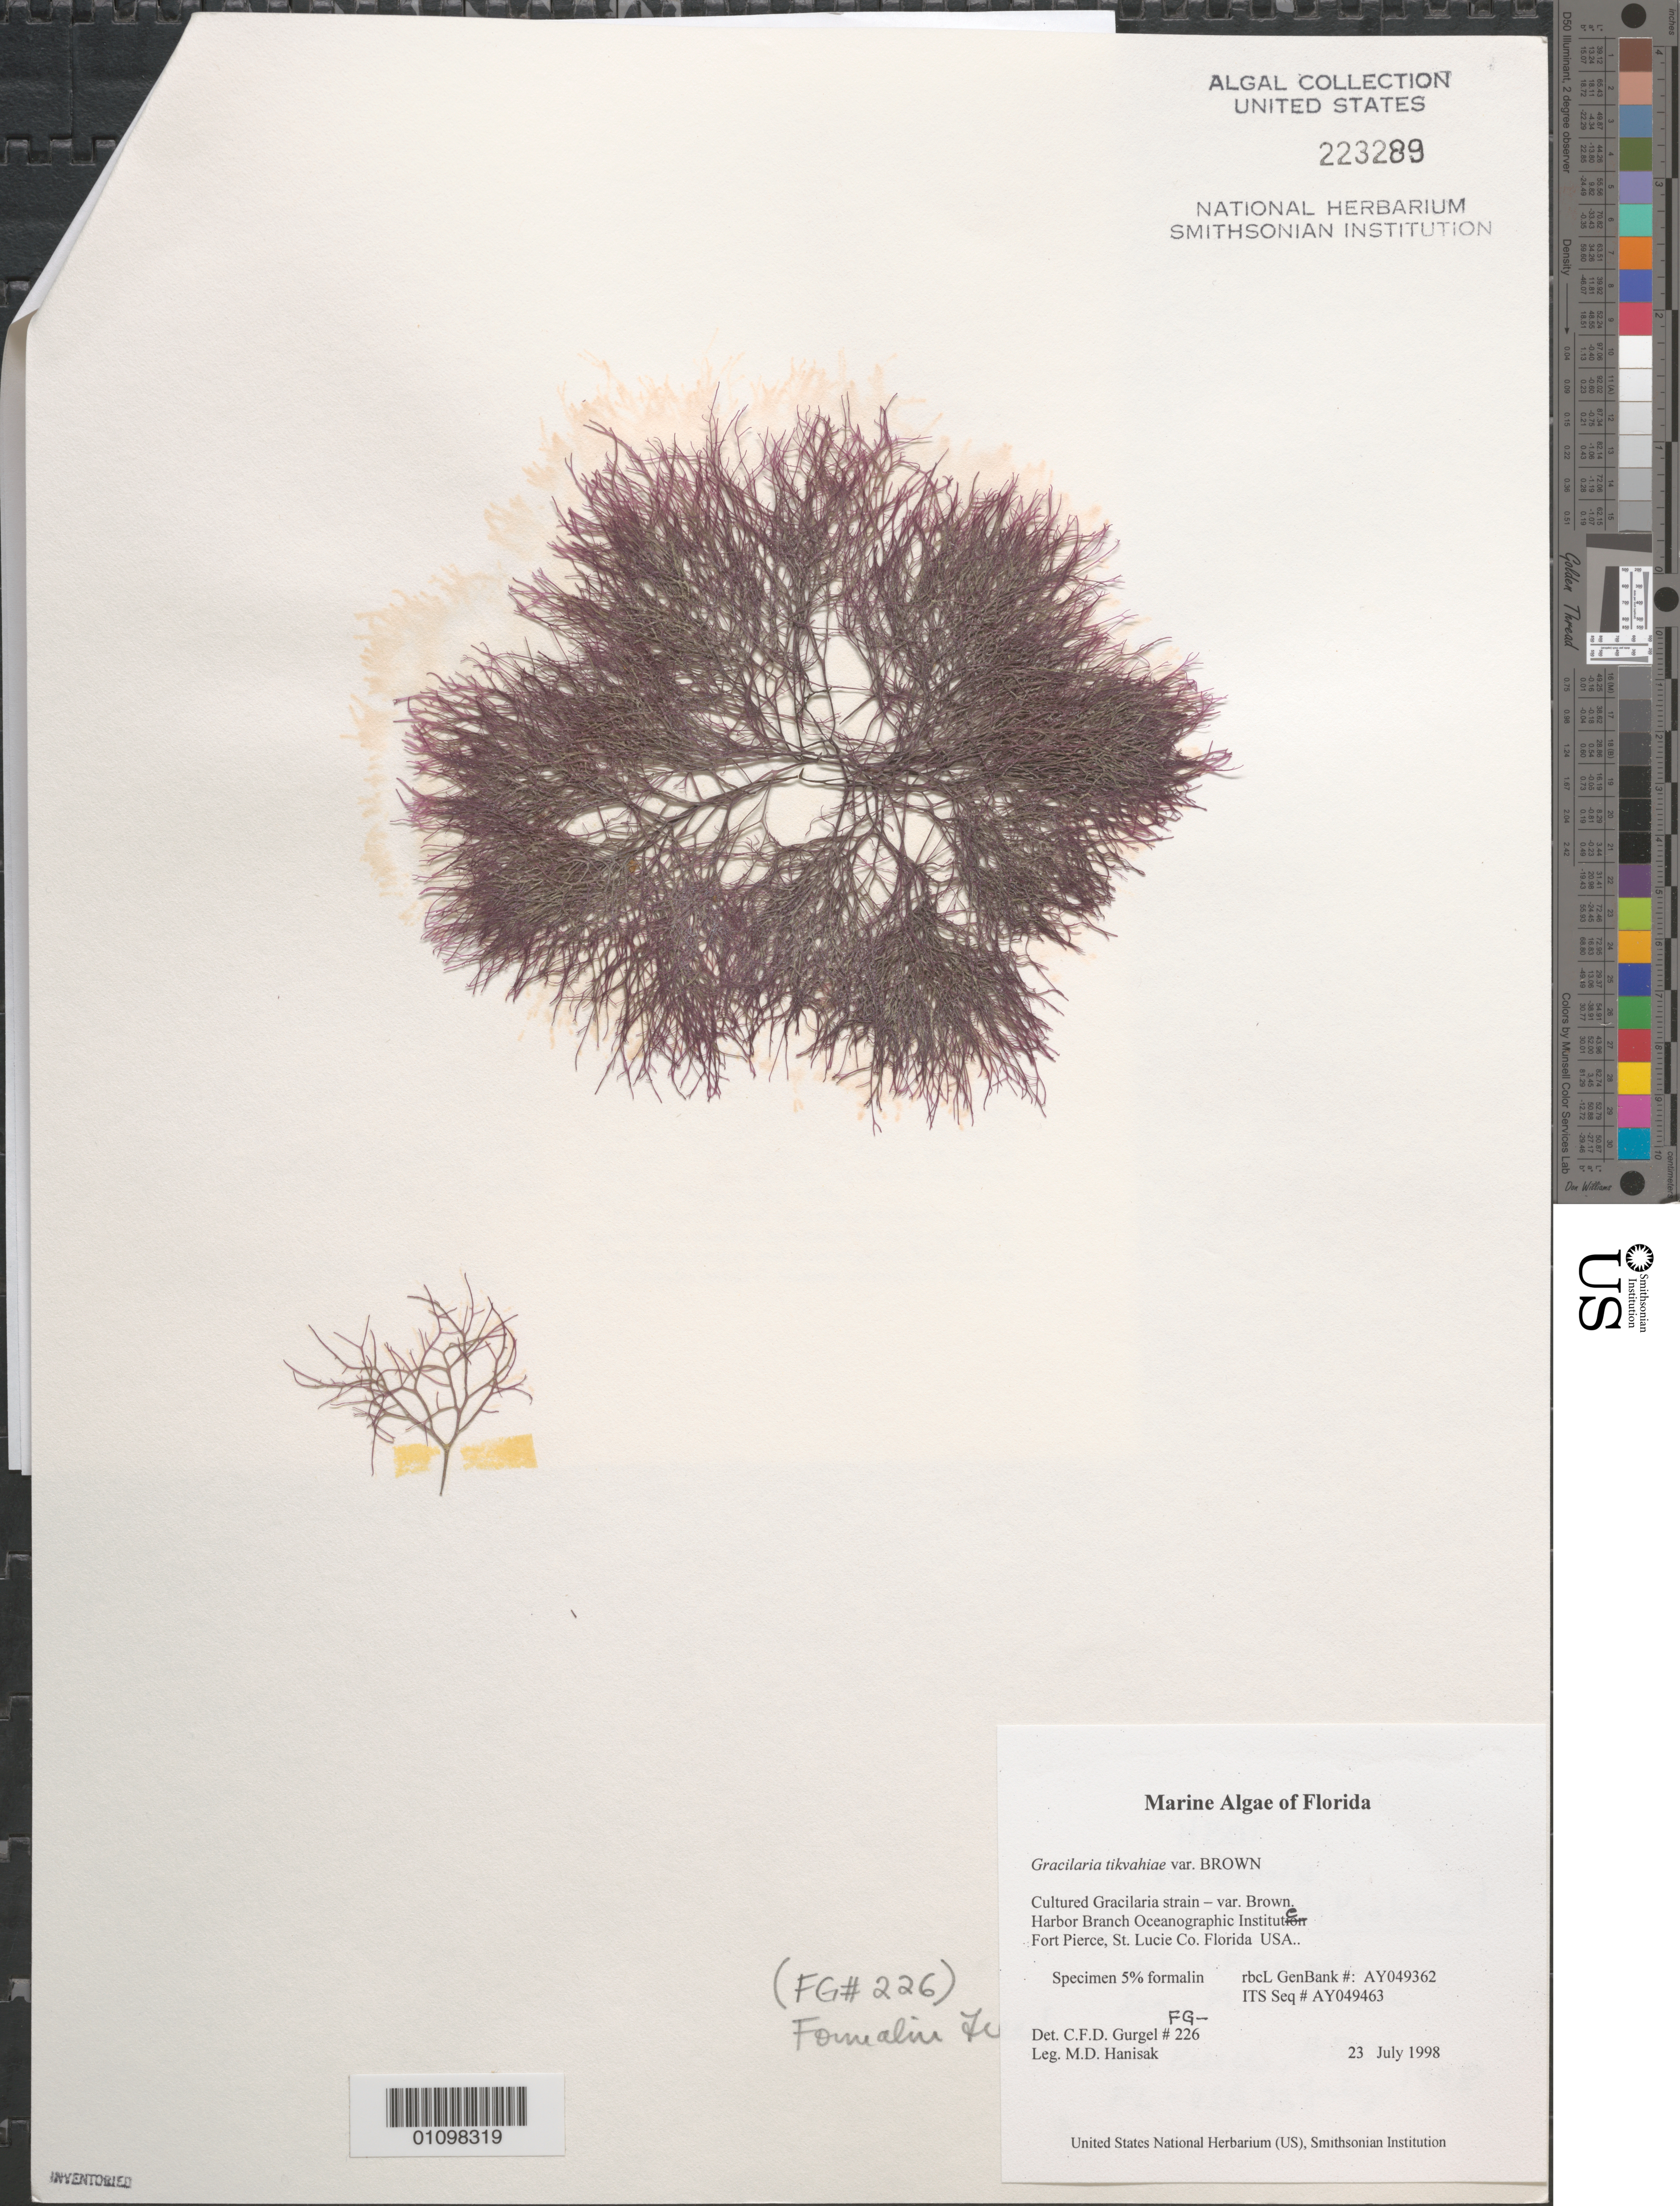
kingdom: Plantae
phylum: Rhodophyta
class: Florideophyceae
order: Gracilariales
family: Gracilariaceae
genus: Gracilaria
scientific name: Gracilaria tikvahiae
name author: McLachlan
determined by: Gurgel, C. F. D.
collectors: M. Hanisak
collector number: FG-226 & rbcL GenBank AY049362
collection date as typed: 23 Jul 1998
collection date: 1998-07-23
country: United States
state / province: Florida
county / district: Saint Lucie County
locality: Harbor Branch Oceanographic Institute, Fort Pierce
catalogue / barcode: US 223289